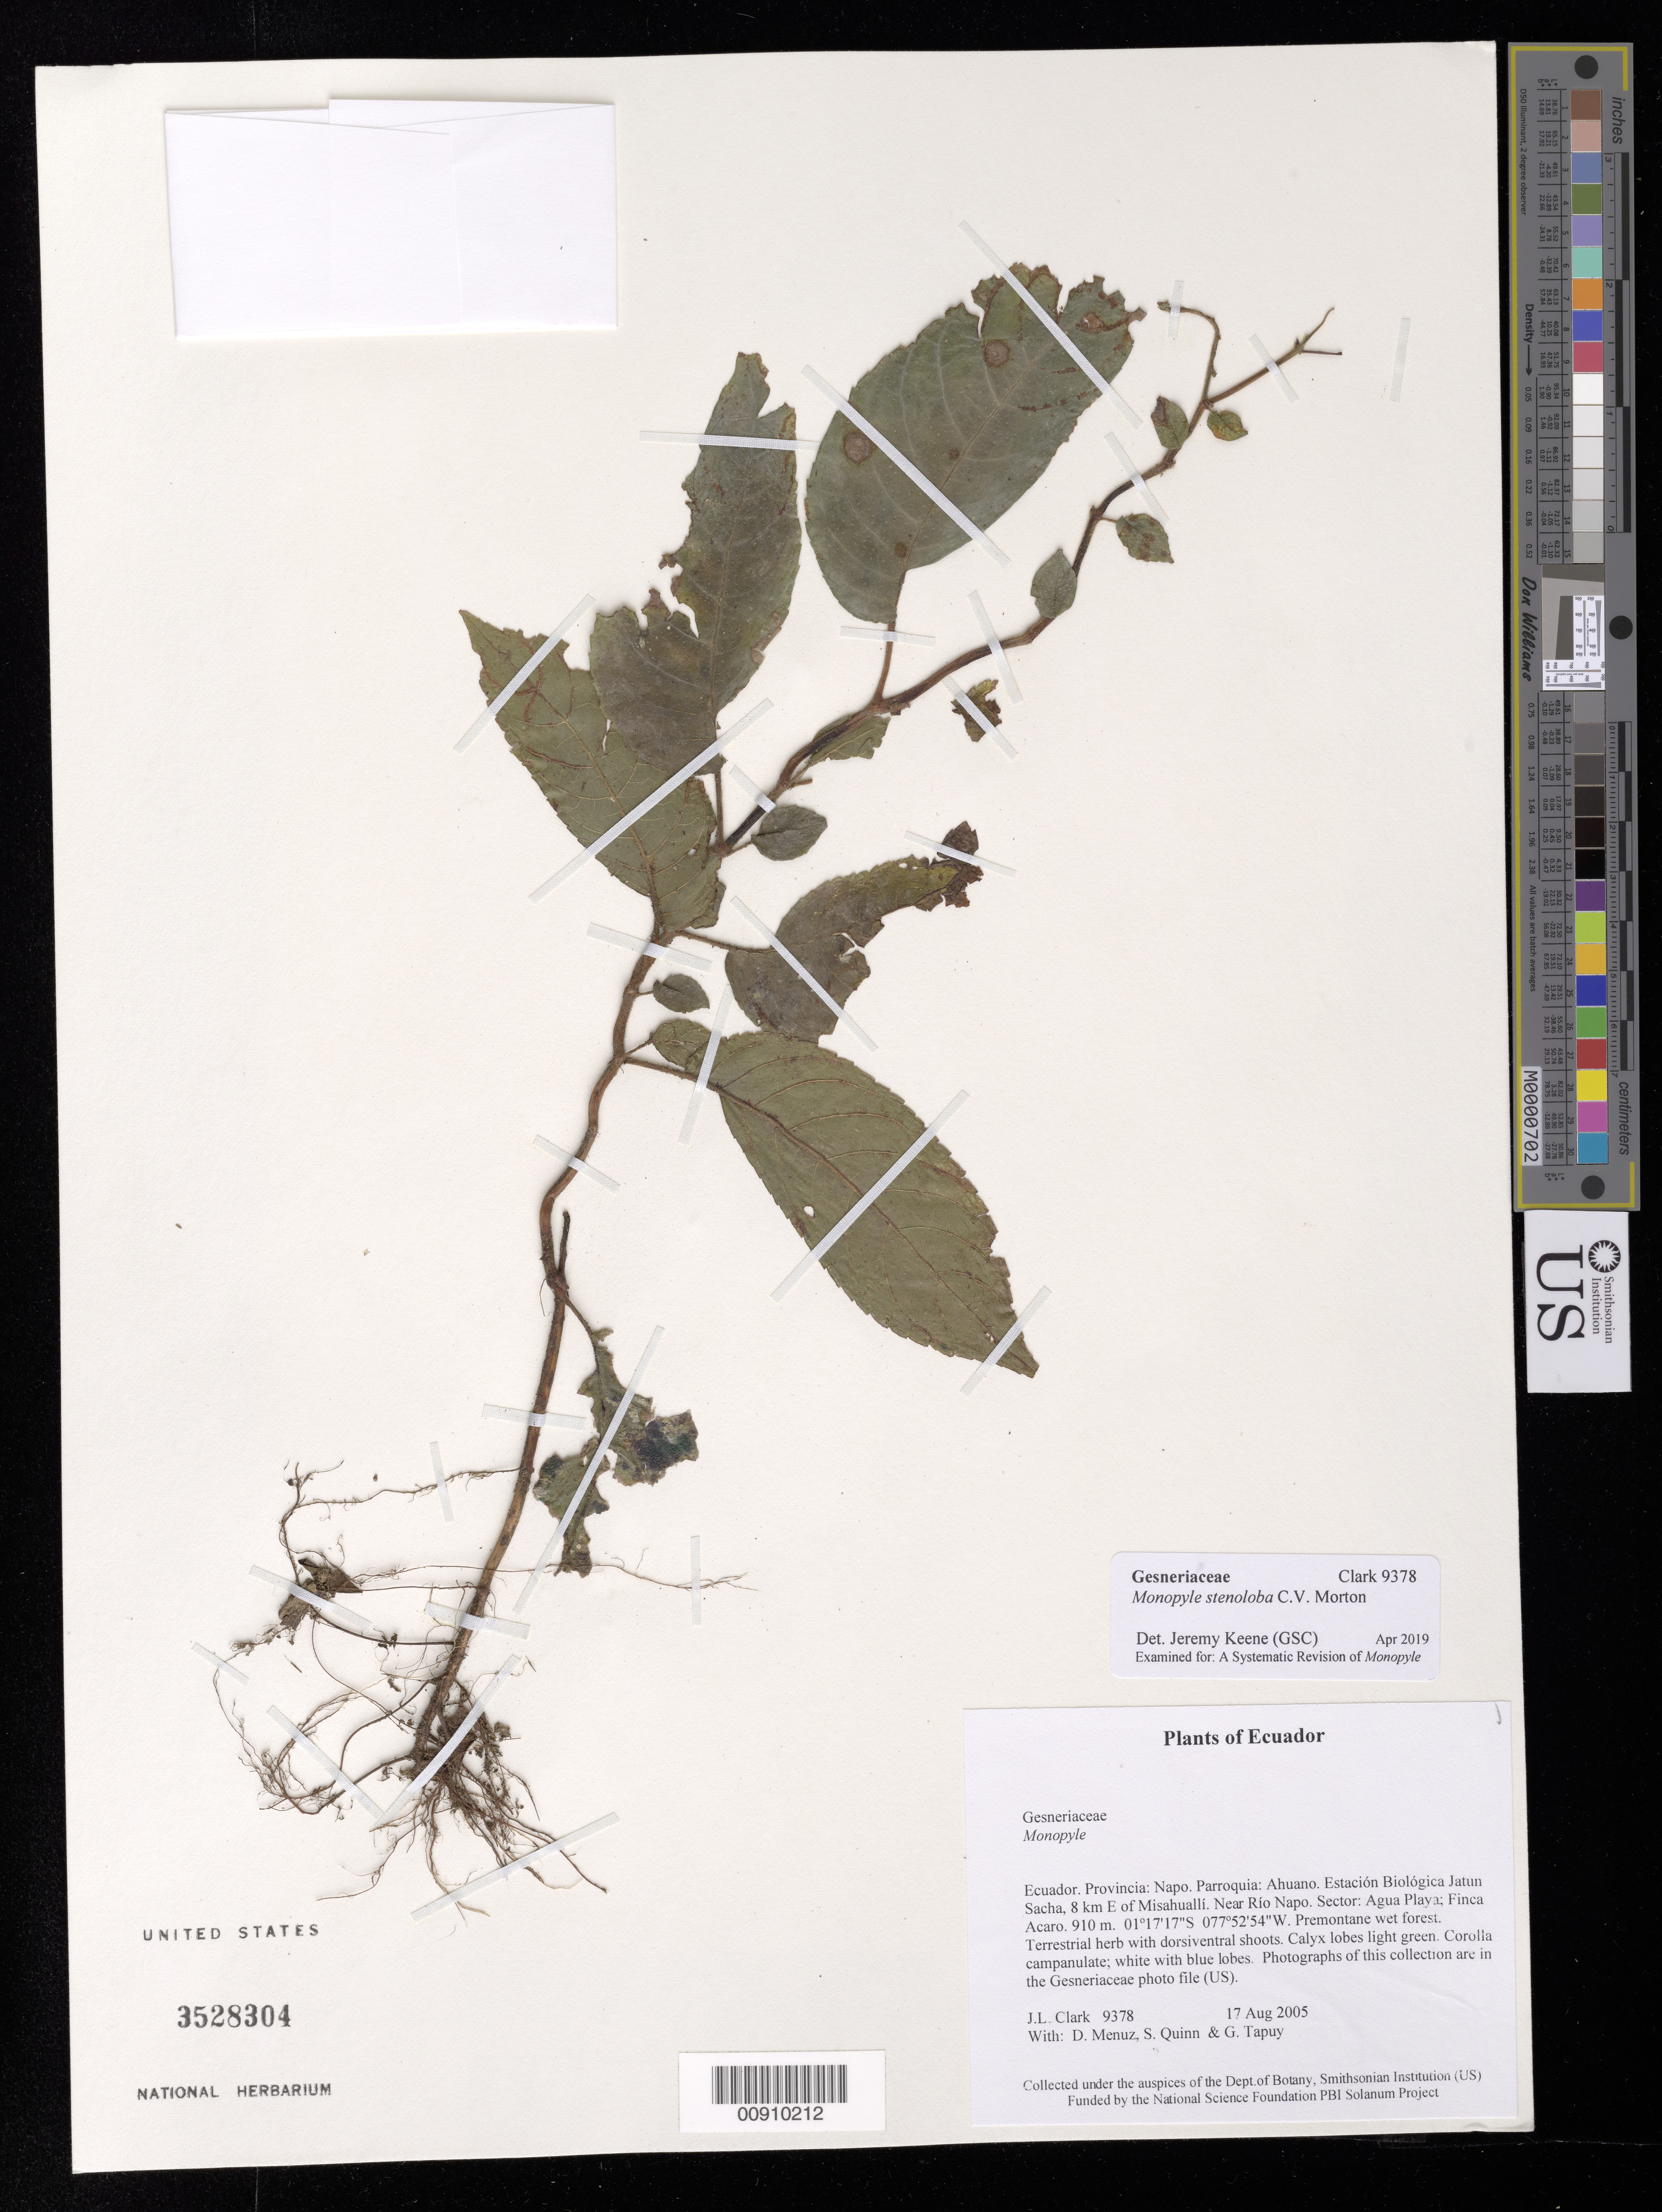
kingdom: Plantae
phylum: Tracheophyta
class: Magnoliopsida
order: Lamiales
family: Gesneriaceae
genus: Monopyle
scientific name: Monopyle stenoloba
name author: C.V. Morton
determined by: Keene, J.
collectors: J. L. Clark, D. Menuz, S. Quinn & G. Tapuy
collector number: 9378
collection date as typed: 17 Aug 2005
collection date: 2005-08-17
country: Ecuador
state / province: Napo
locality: Parroquia: Ahuano. Estación Biológica Jatun Sacha, 8 km E of Misahuallí. Near Río Napo. Sector: Agua Playa; Finca Acaro.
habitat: Premontane wet forest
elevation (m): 910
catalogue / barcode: US 3528304